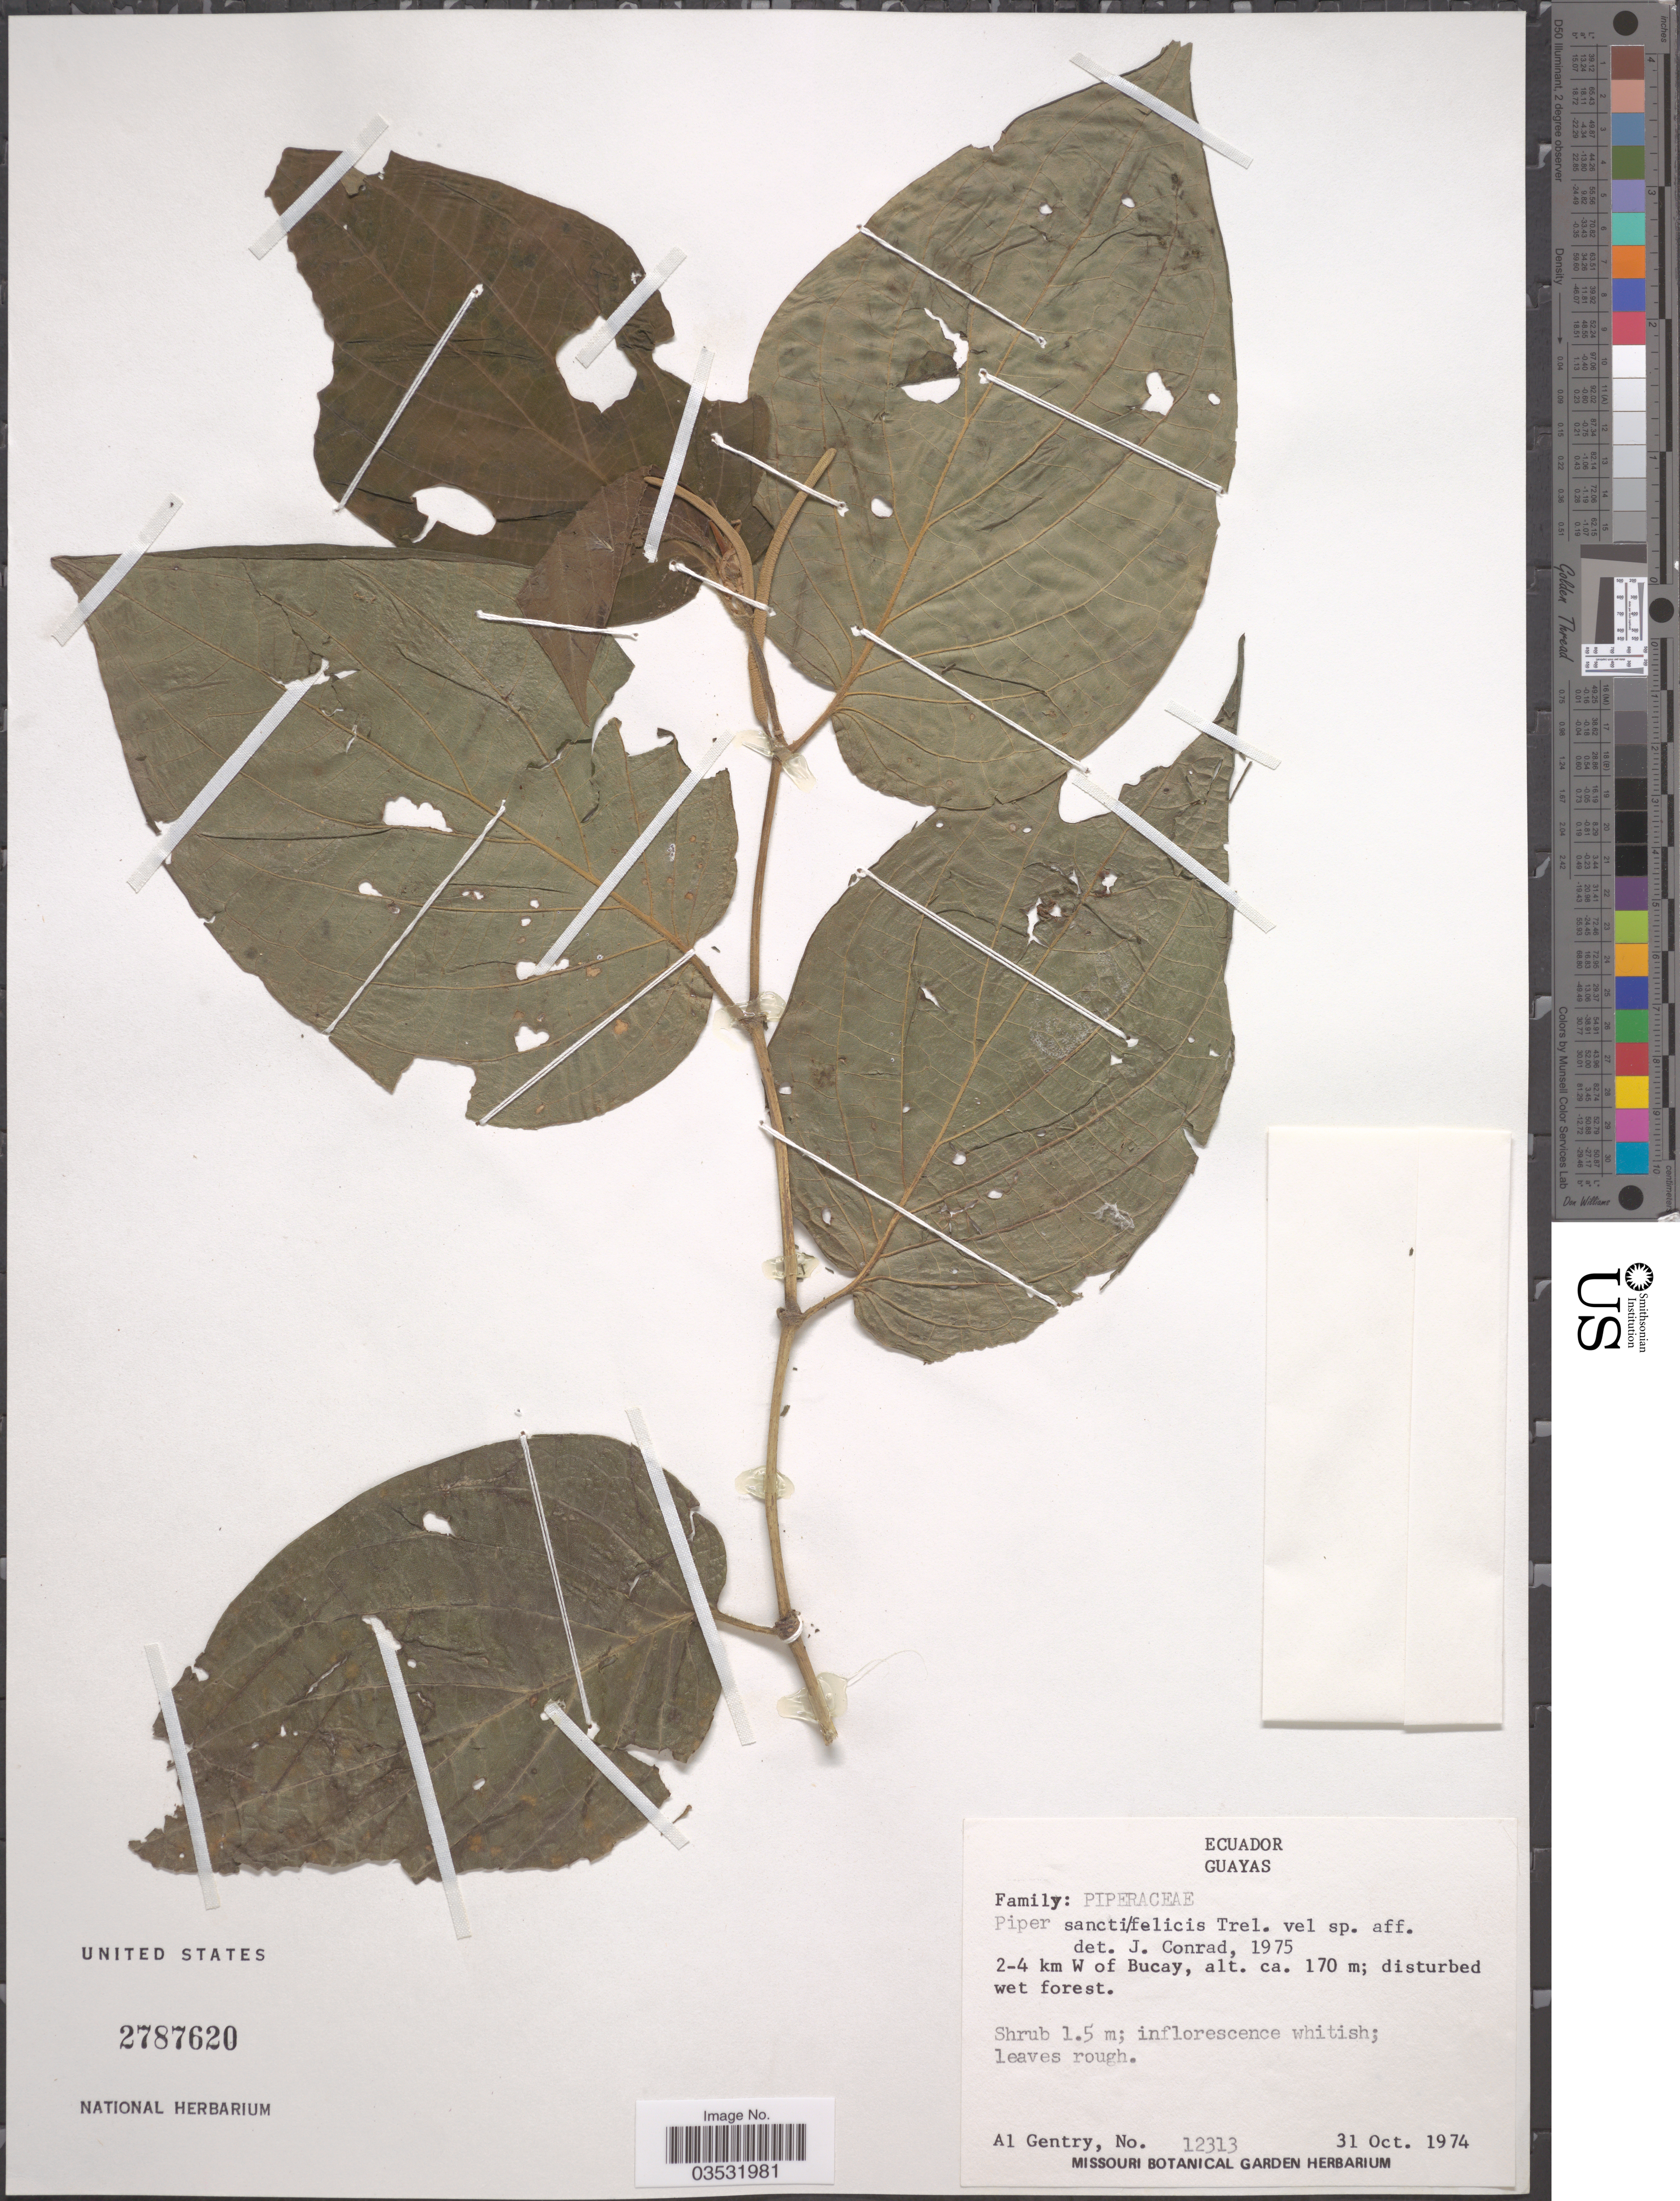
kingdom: Plantae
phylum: Tracheophyta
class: Magnoliopsida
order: Piperales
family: Piperaceae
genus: Piper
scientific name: Piper hispidum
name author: Sw.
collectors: A. H. Gentry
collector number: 12313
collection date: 1974-10-31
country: Ecuador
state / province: Guayas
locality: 2-4 km W of Bucay.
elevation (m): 170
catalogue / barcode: US 2787620